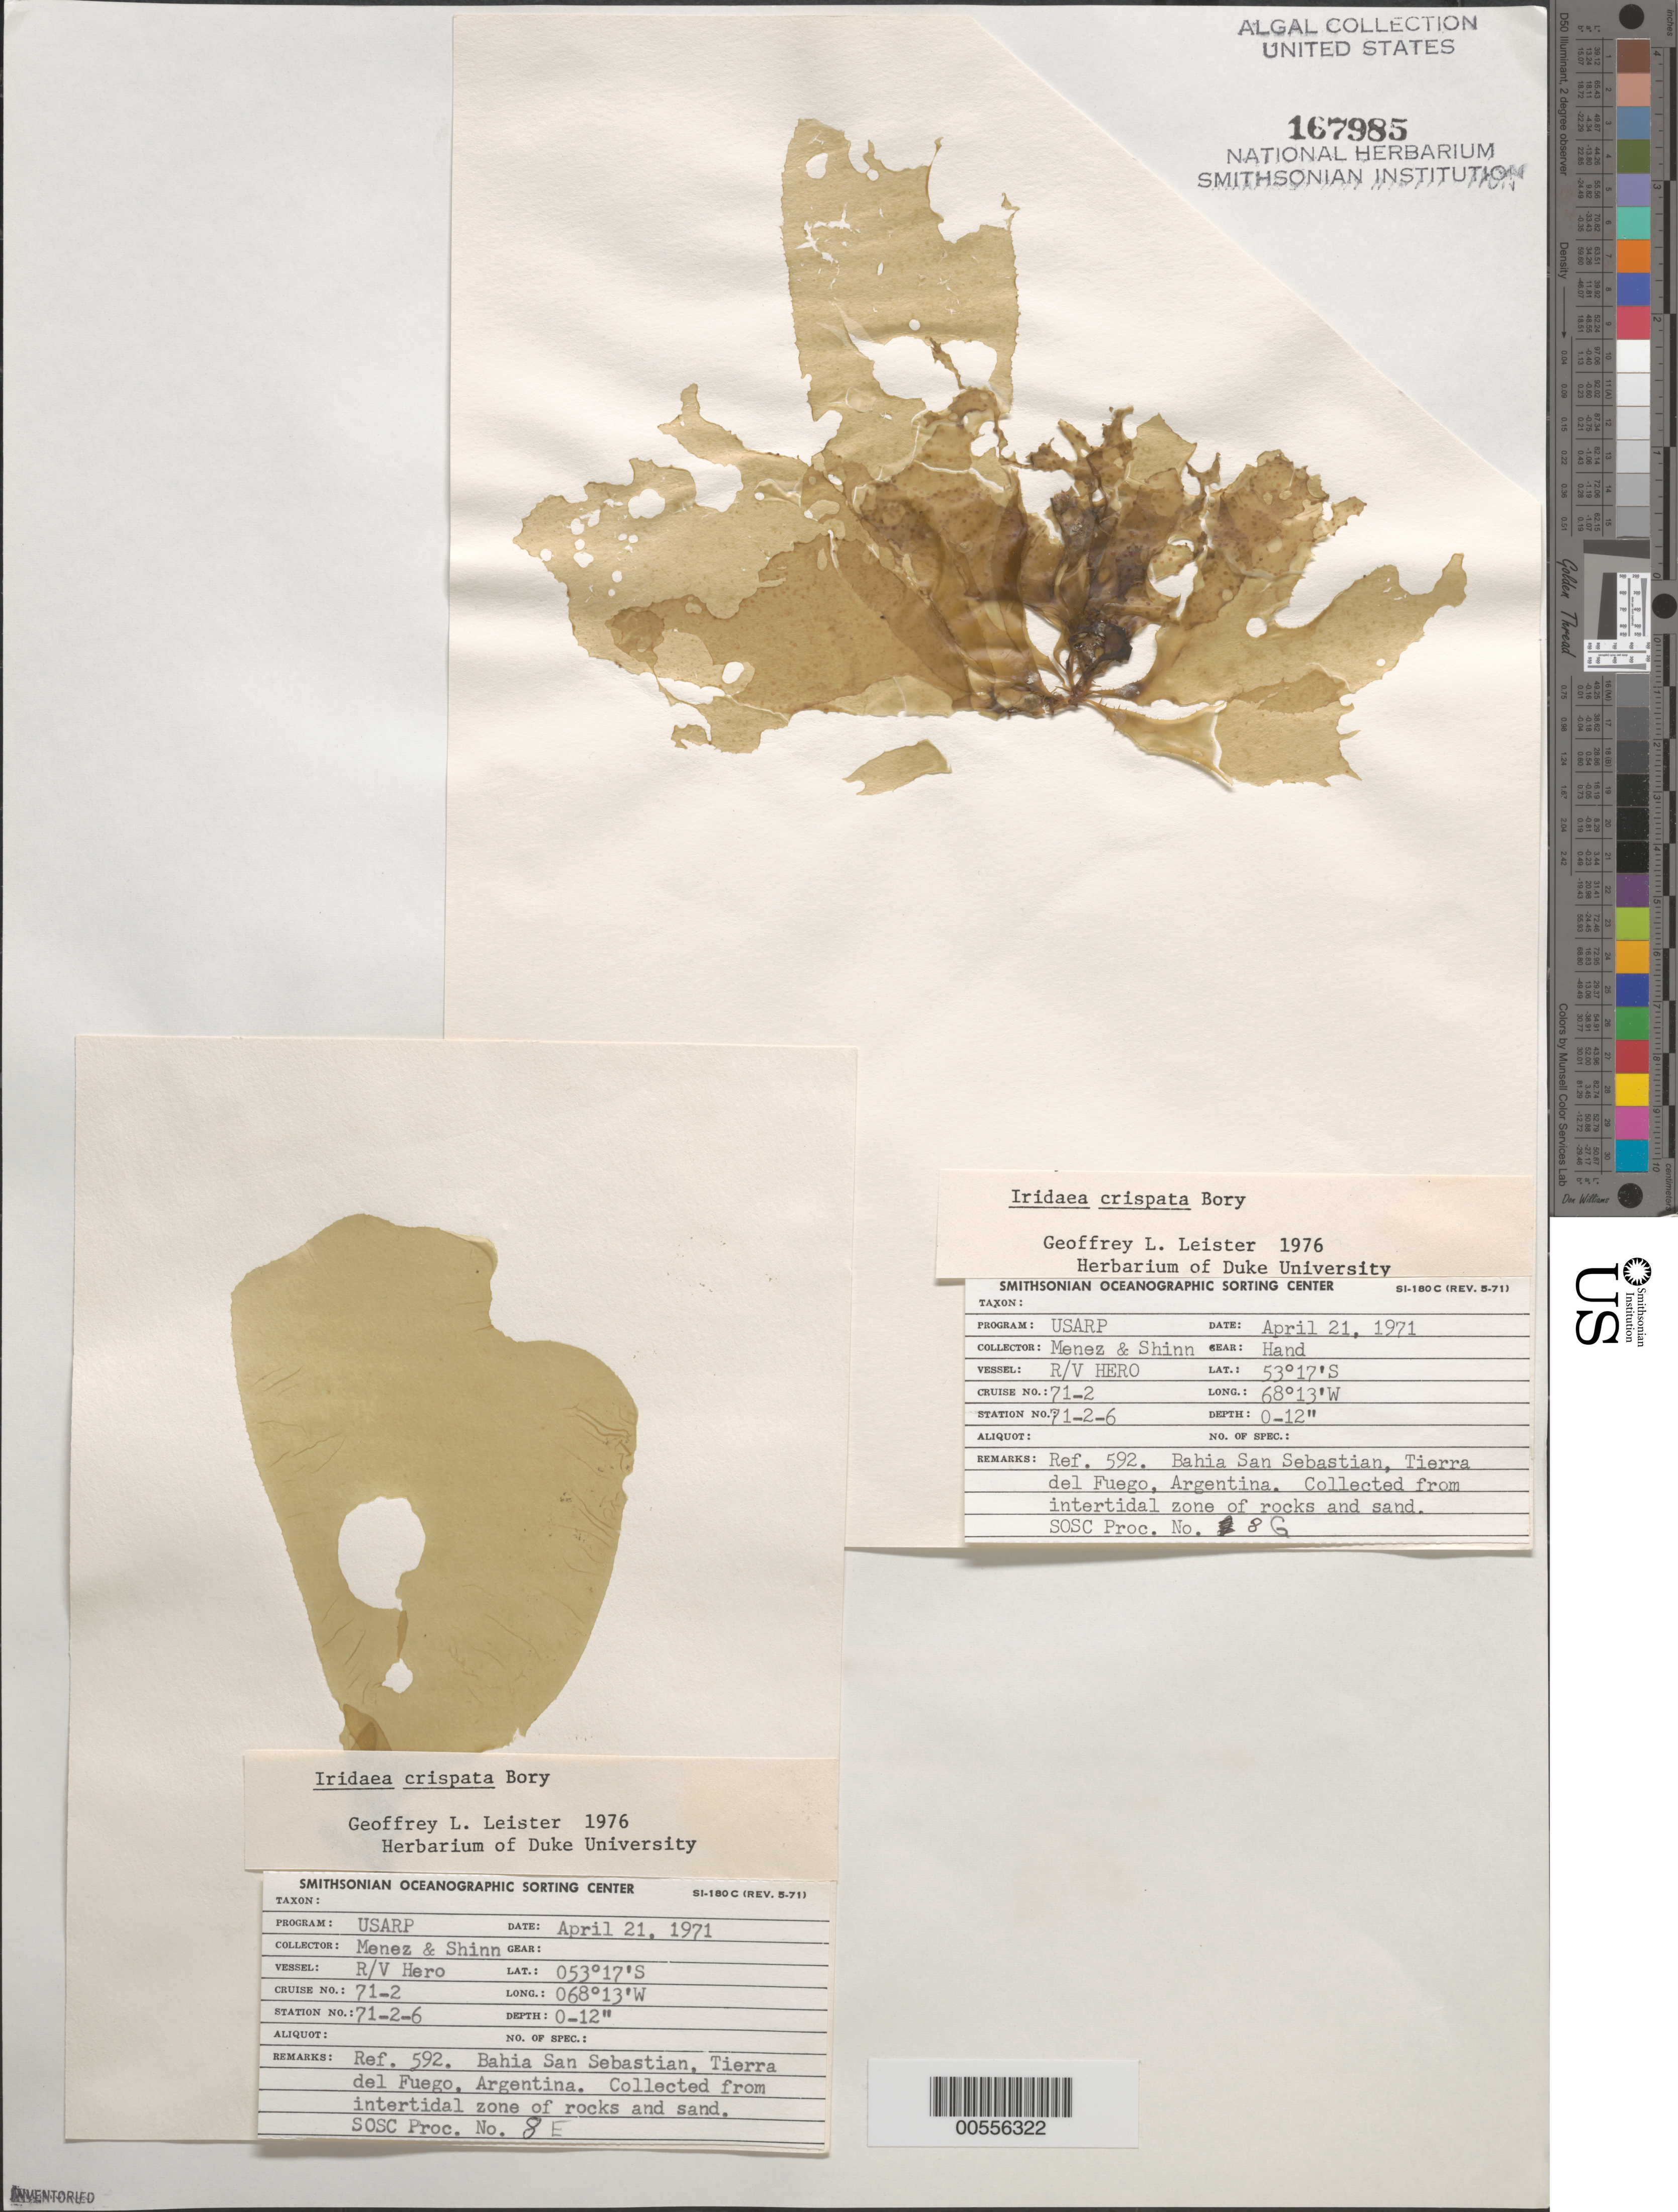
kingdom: Plantae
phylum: Rhodophyta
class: Florideophyceae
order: Gigartinales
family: Gigartinaceae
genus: Sarcothalia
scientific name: Sarcothalia crispata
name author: (Bory) Leister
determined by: Algae name updating Project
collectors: Meñez & -. Shinn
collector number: Station 71-2-6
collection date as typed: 21 Apr 1971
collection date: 1971-04-21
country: Argentina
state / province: Tierra del Fuego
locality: Bahia San Sebastian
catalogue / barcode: US 167985